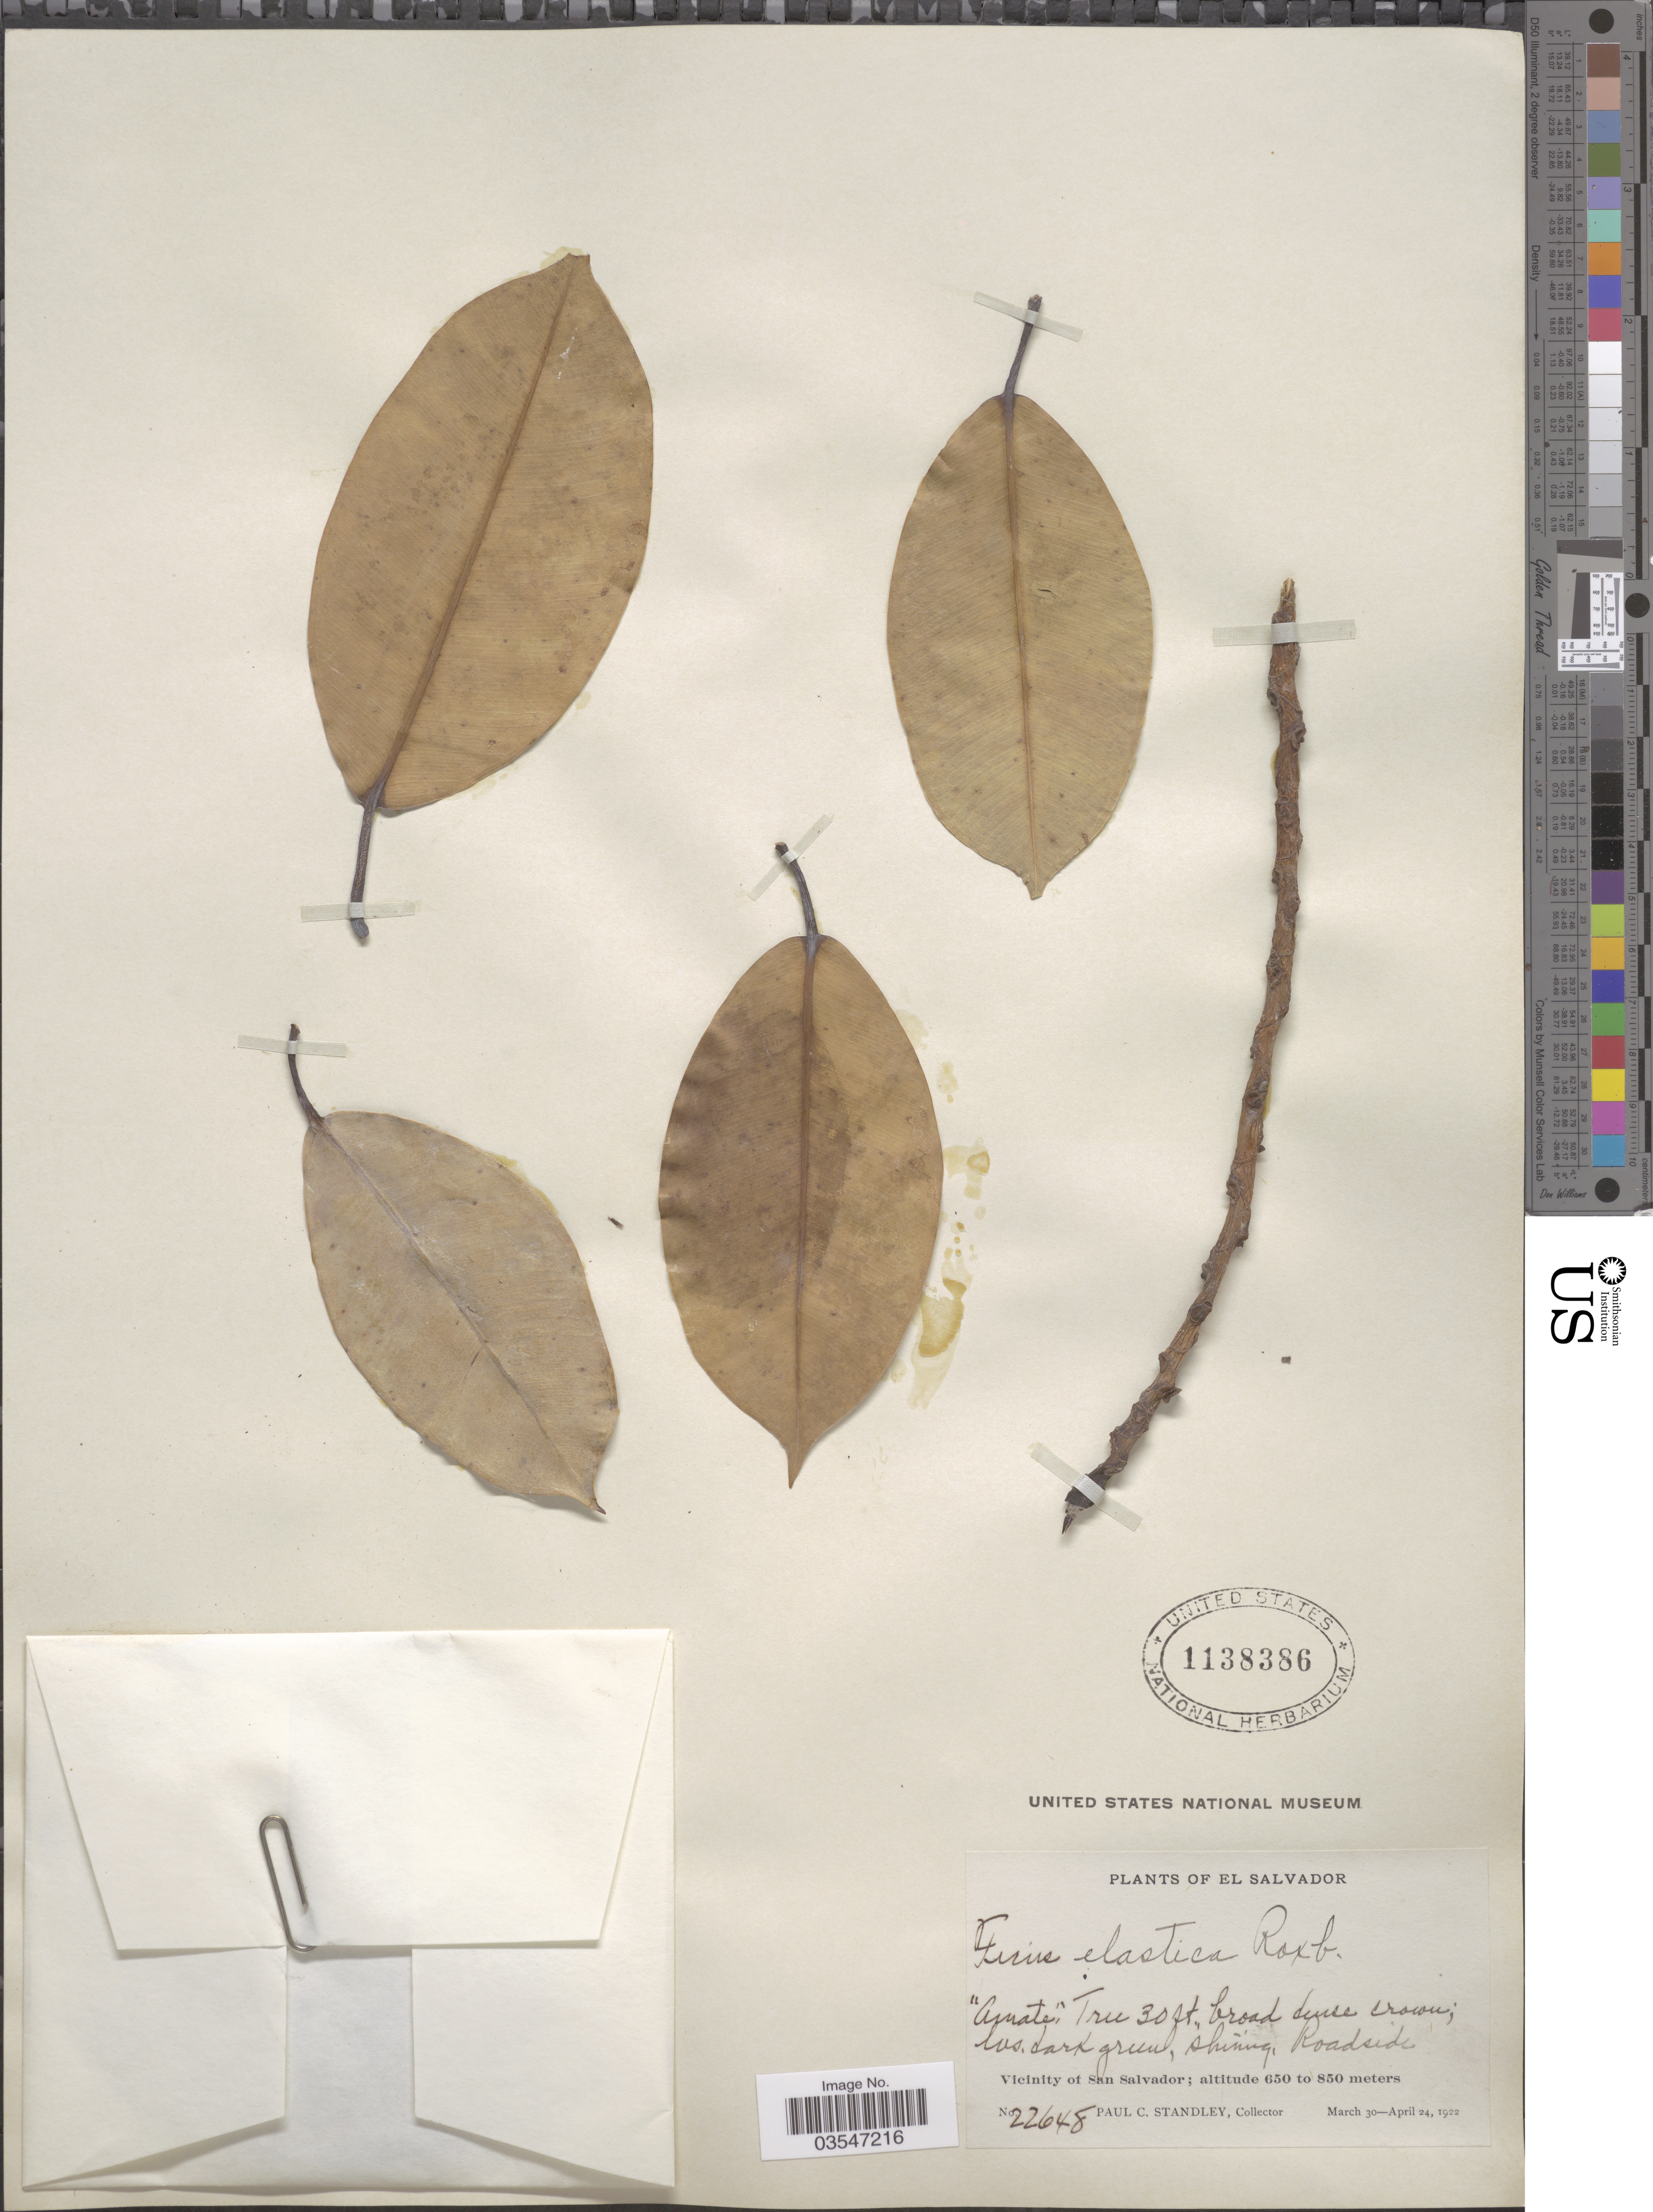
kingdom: Plantae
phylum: Tracheophyta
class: Magnoliopsida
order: Rosales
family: Moraceae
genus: Ficus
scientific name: Ficus elastica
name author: Roxb.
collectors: P. C. Standley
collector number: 22648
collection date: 1922-03-30/1922-04-24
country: El Salvador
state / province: San Salvador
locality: Vicinity of San Salvador.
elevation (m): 650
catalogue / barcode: US 1138386